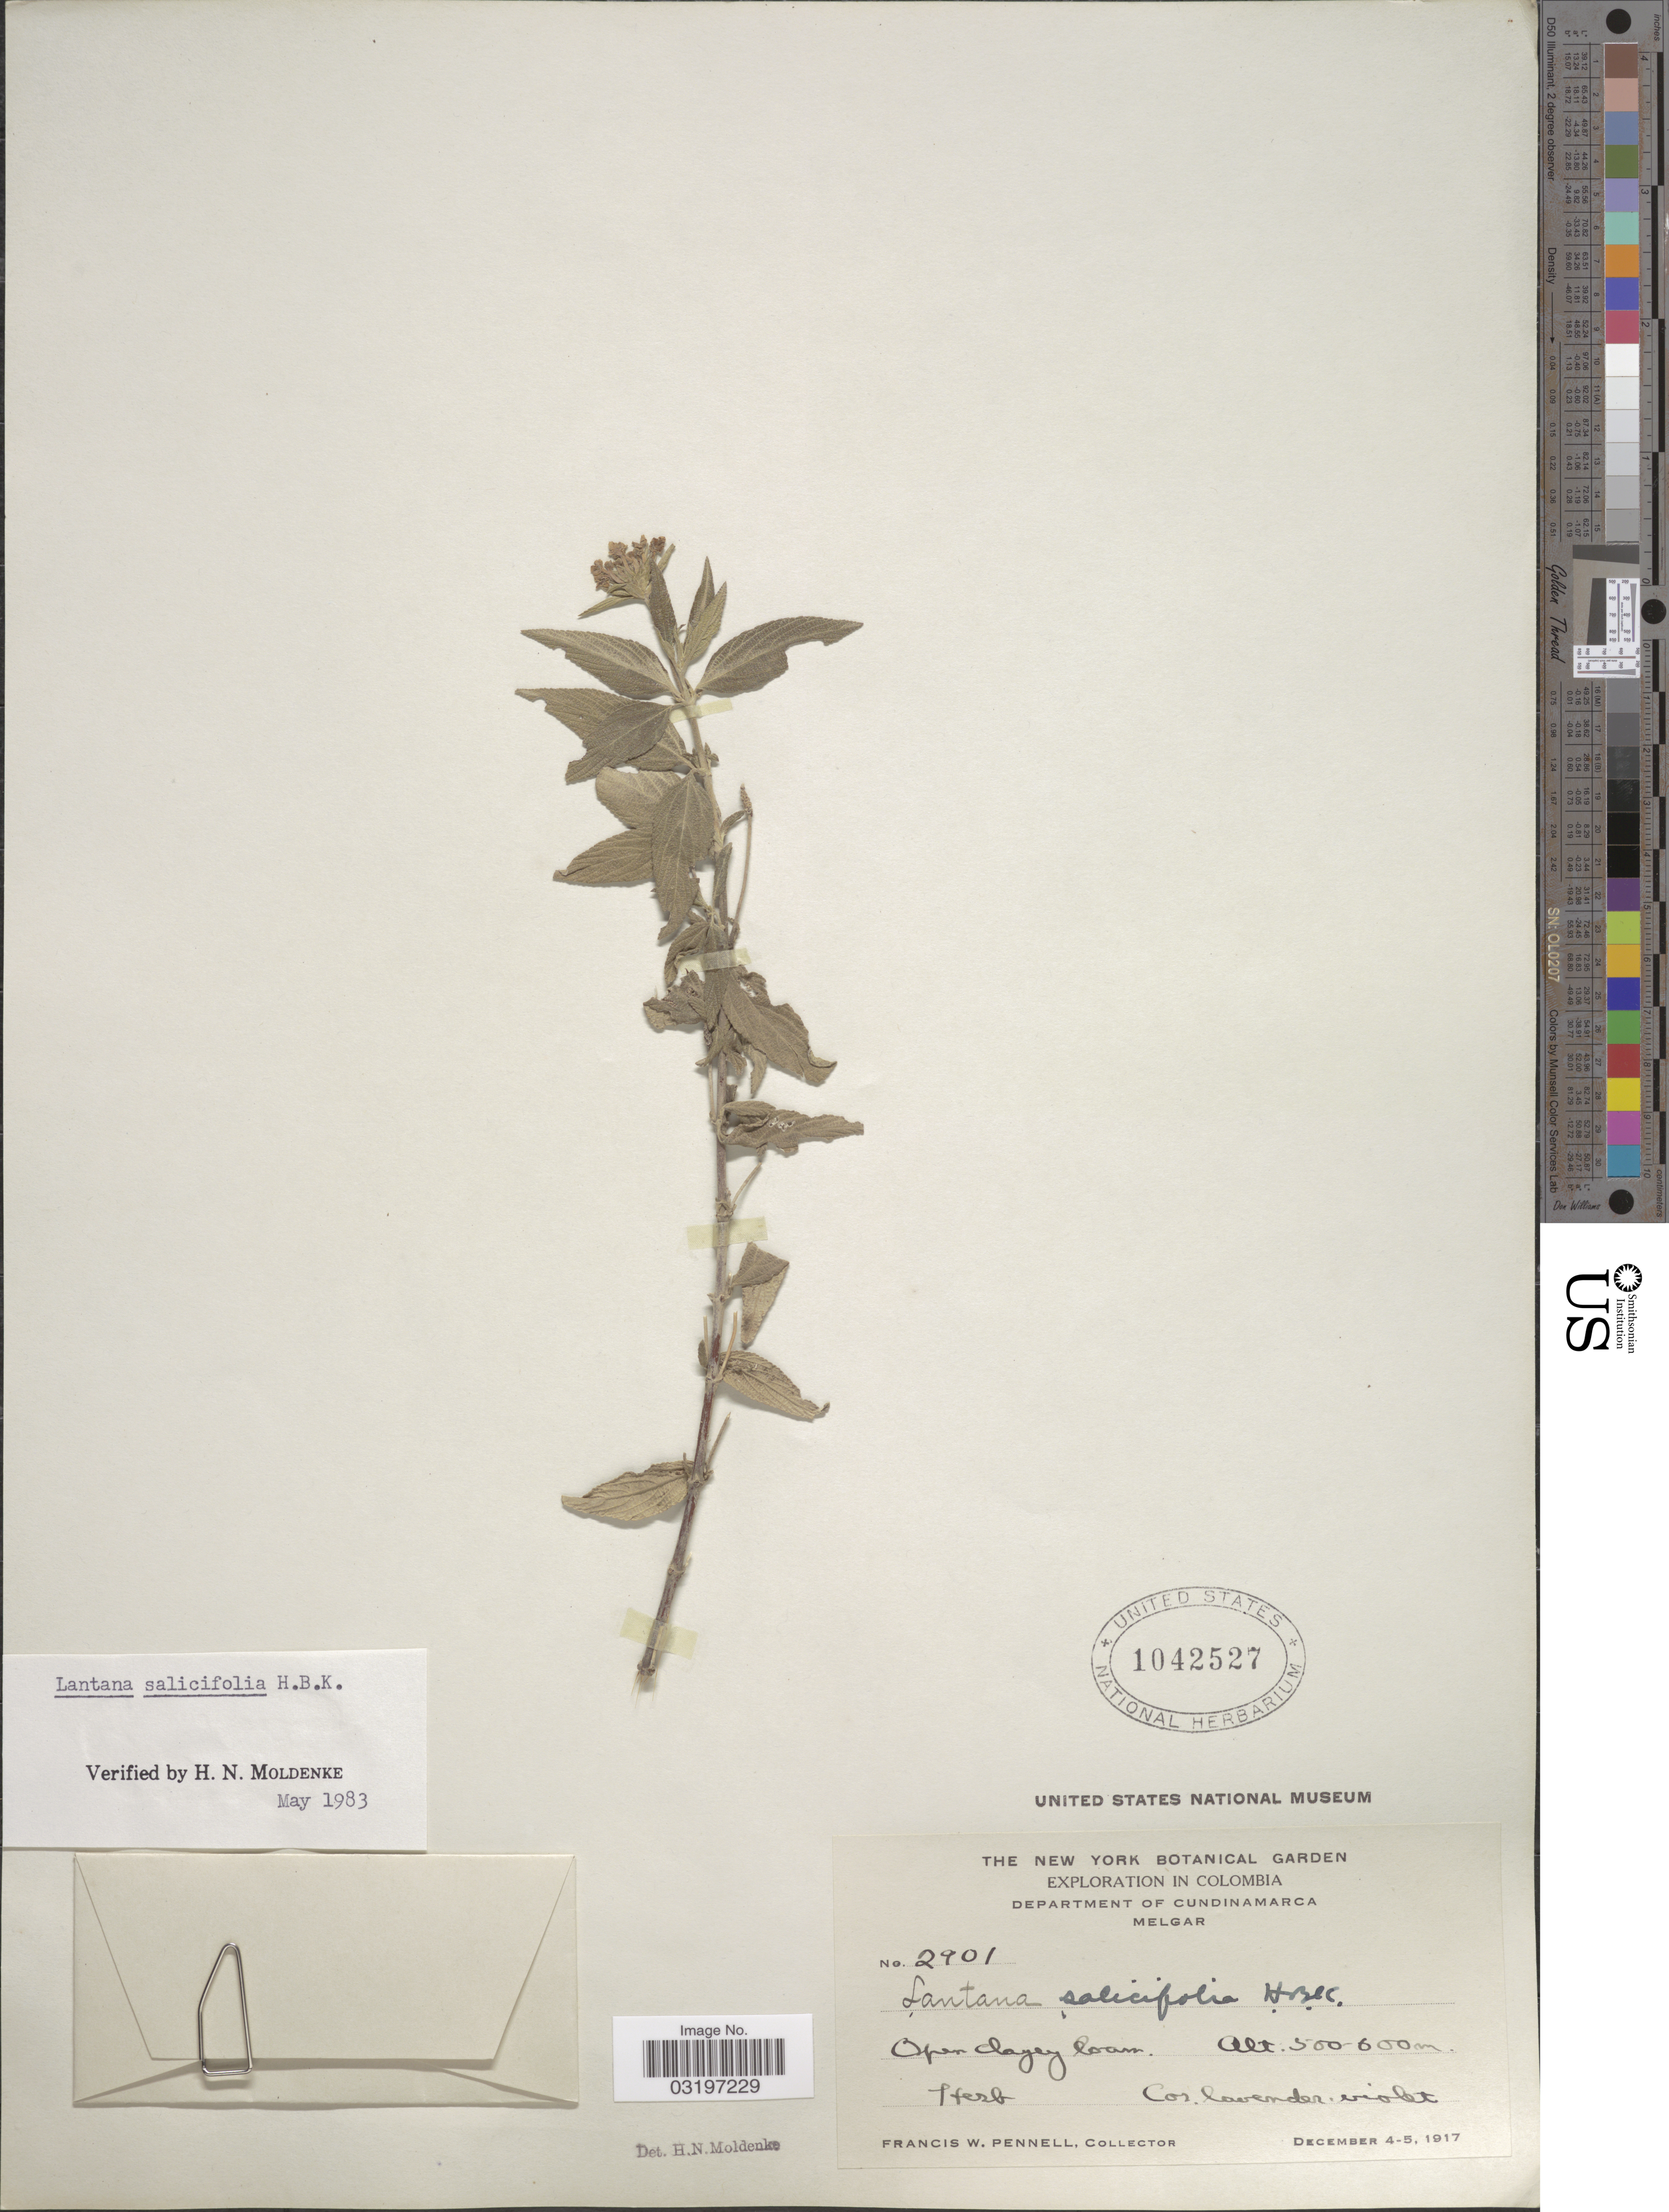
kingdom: Plantae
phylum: Tracheophyta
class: Magnoliopsida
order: Lamiales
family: Verbenaceae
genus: Lantana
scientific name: Lantana salicifolia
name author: Kunth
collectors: F. W. Pennell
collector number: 2901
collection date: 1917-12-04/1917-12-05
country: Colombia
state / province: Cundinamarca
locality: Department of Cundinamarca, Melgar.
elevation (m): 500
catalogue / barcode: US 1042527